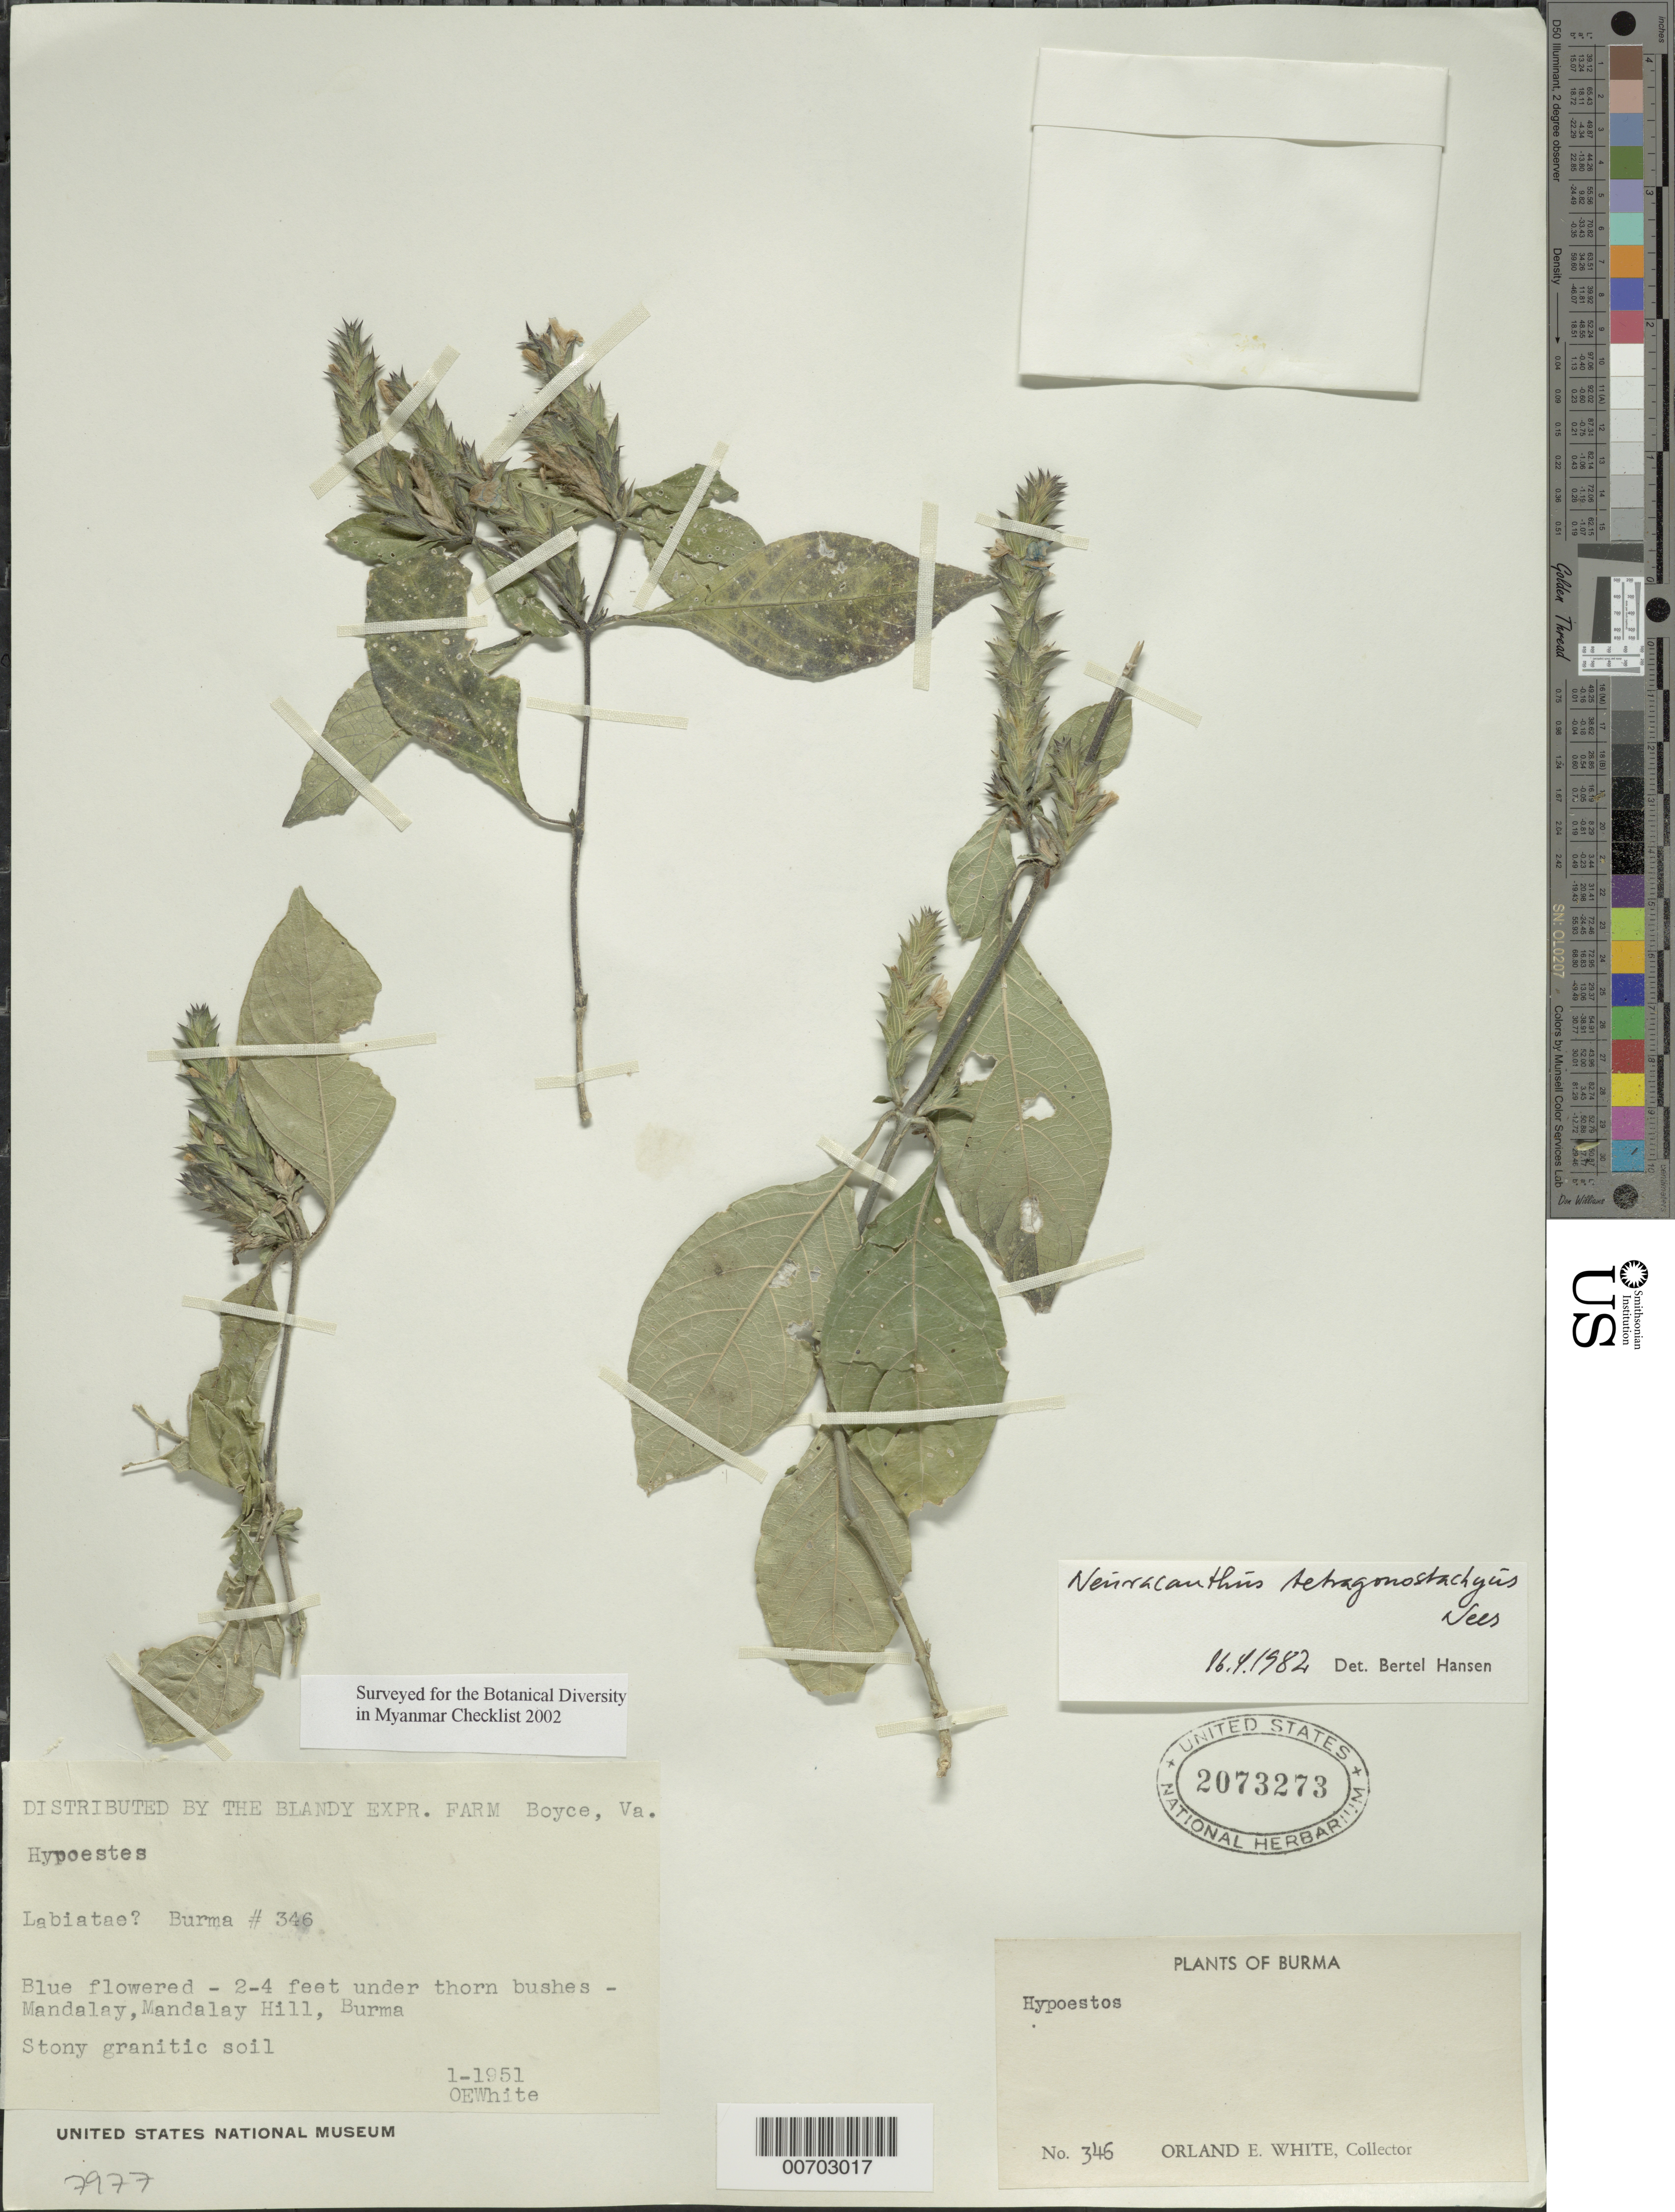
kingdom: Plantae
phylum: Tracheophyta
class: Magnoliopsida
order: Lamiales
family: Acanthaceae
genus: Neuracanthus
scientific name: Neuracanthus tetragonostachyus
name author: Nees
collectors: O. E. White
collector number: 346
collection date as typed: Jan 1951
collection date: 1951-01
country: Myanmar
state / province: Mandalay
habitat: Under thorn bushes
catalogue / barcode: US 2073273